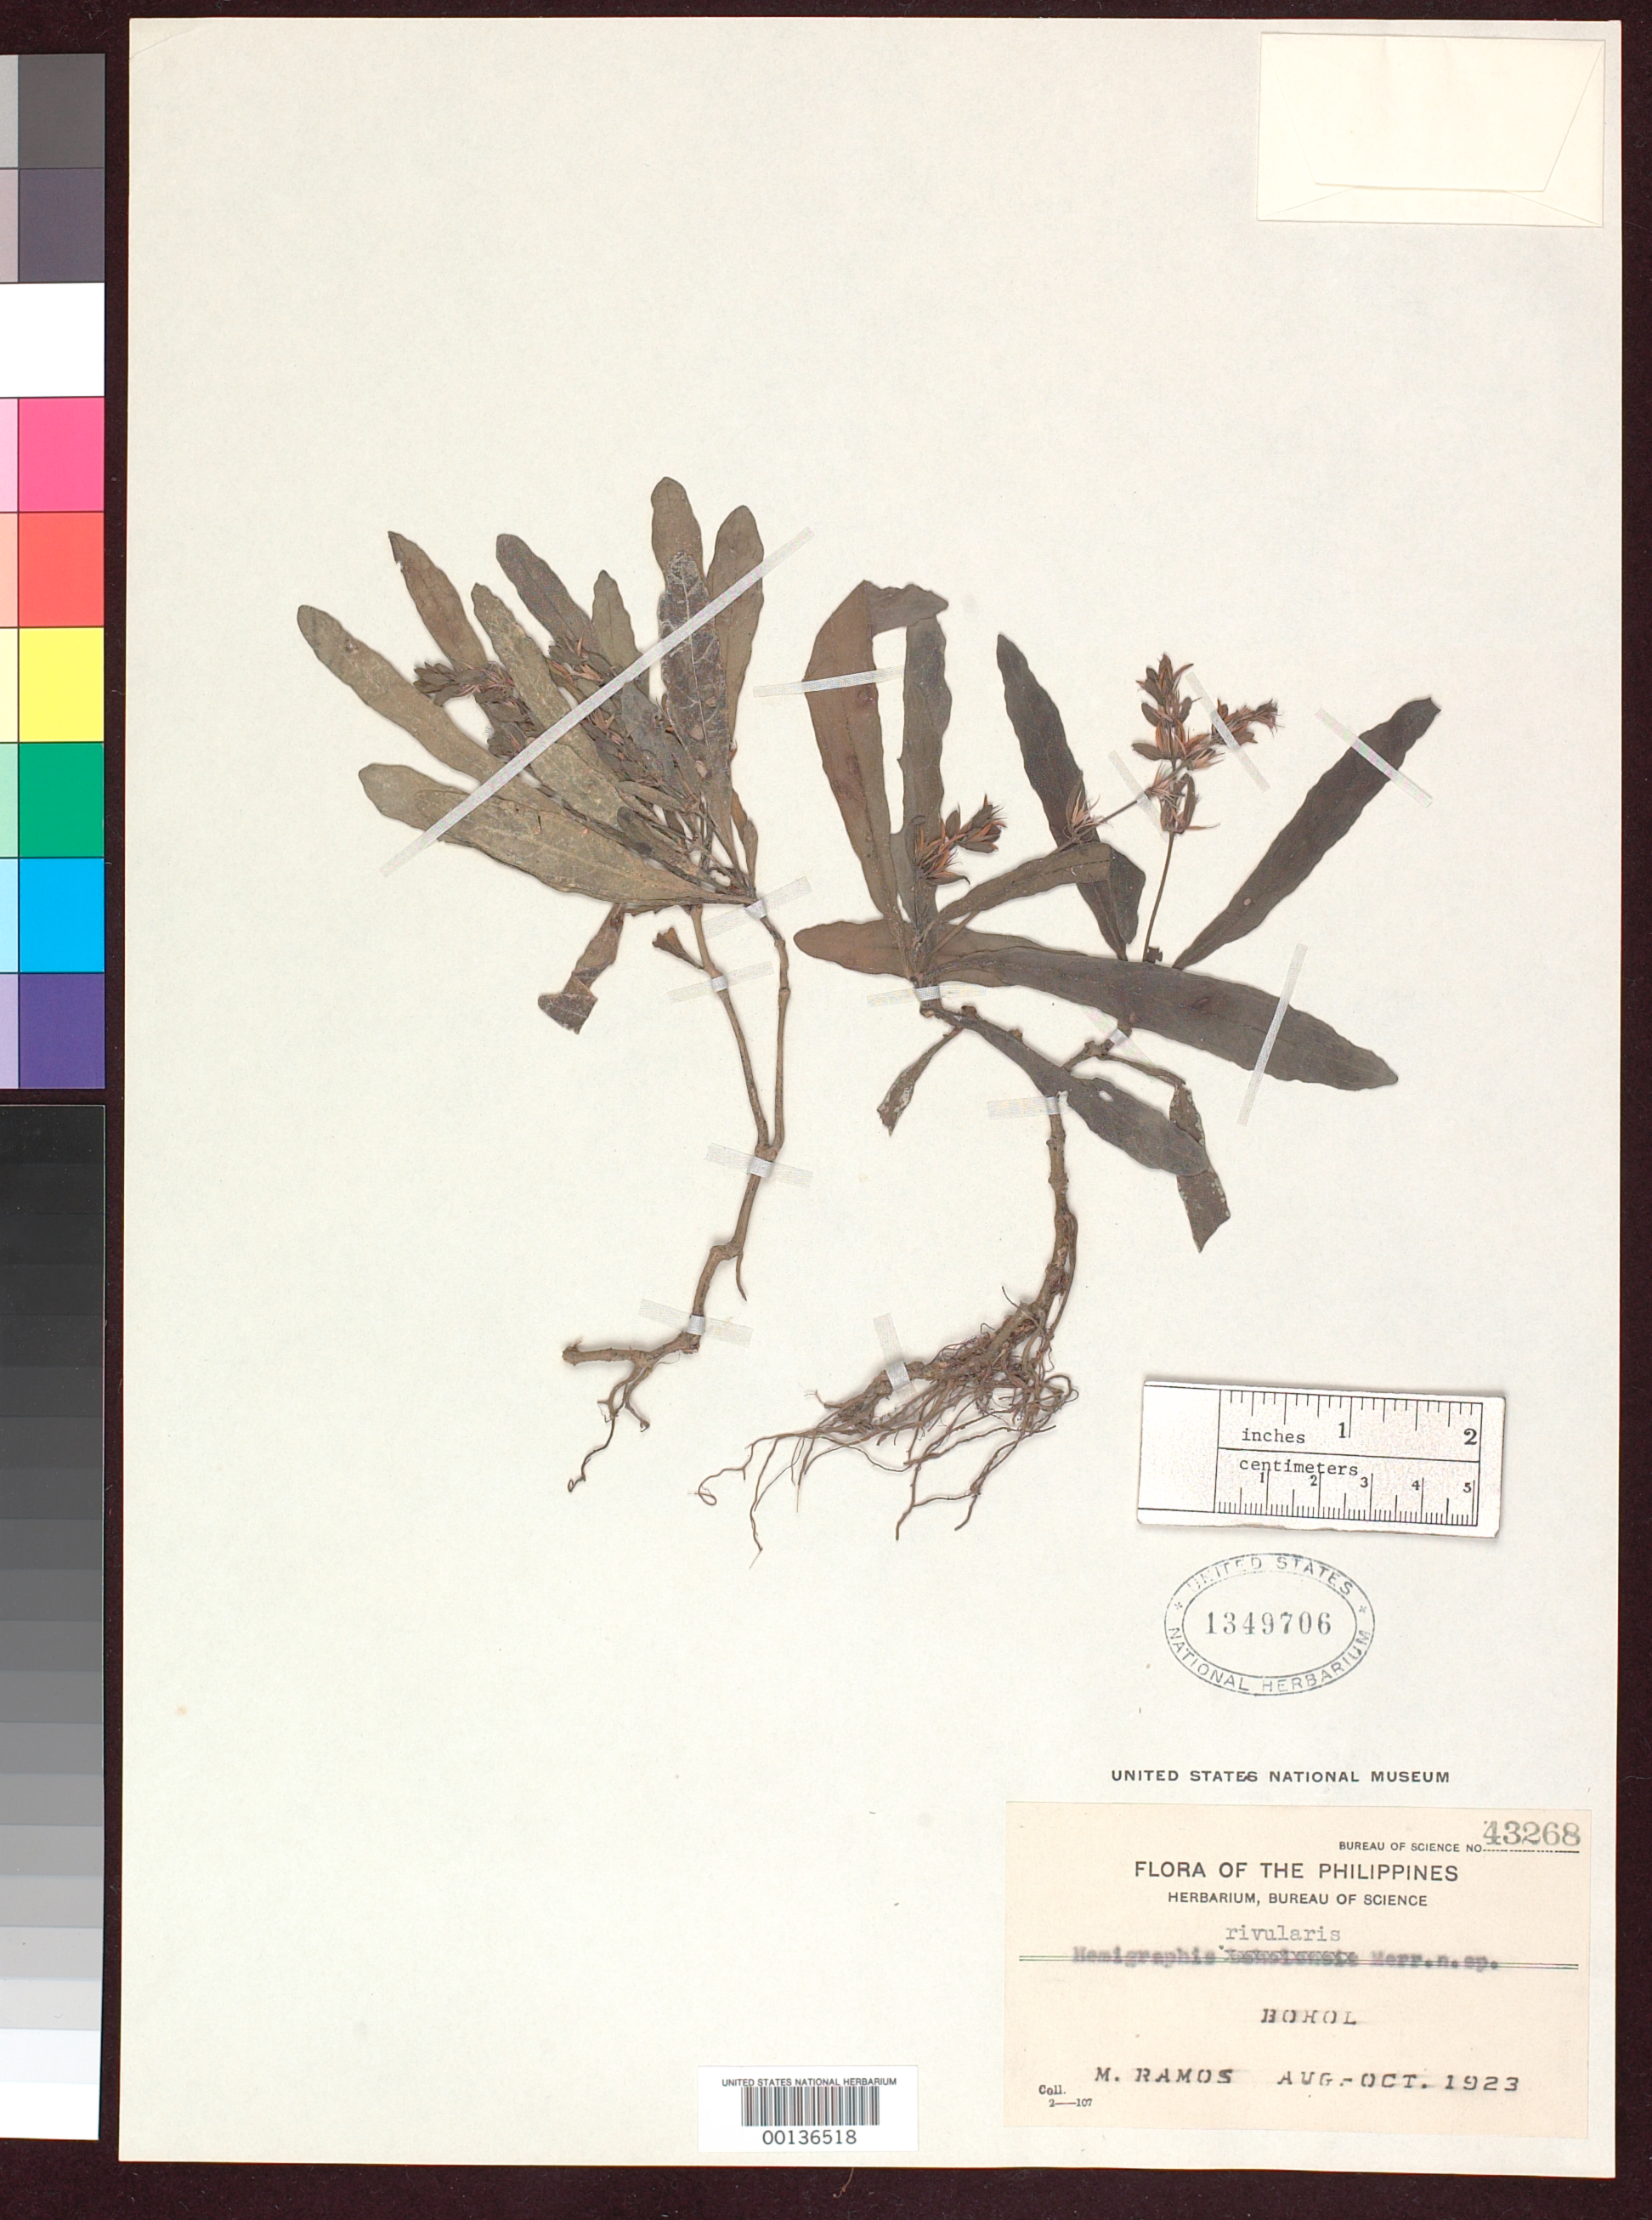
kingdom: Plantae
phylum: Tracheophyta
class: Magnoliopsida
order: Lamiales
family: Acanthaceae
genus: Hemigraphis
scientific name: Hemigraphis rivularis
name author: Merr.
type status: Isotype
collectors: M. Ramos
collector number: Bur. Sci. 43268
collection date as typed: Aug 1923 to -- Oct 1923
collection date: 1923-08/1923-10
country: Philippines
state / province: Central Visayas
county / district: Bohol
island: Bohol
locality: Batuan River.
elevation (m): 300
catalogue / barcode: US 1349706